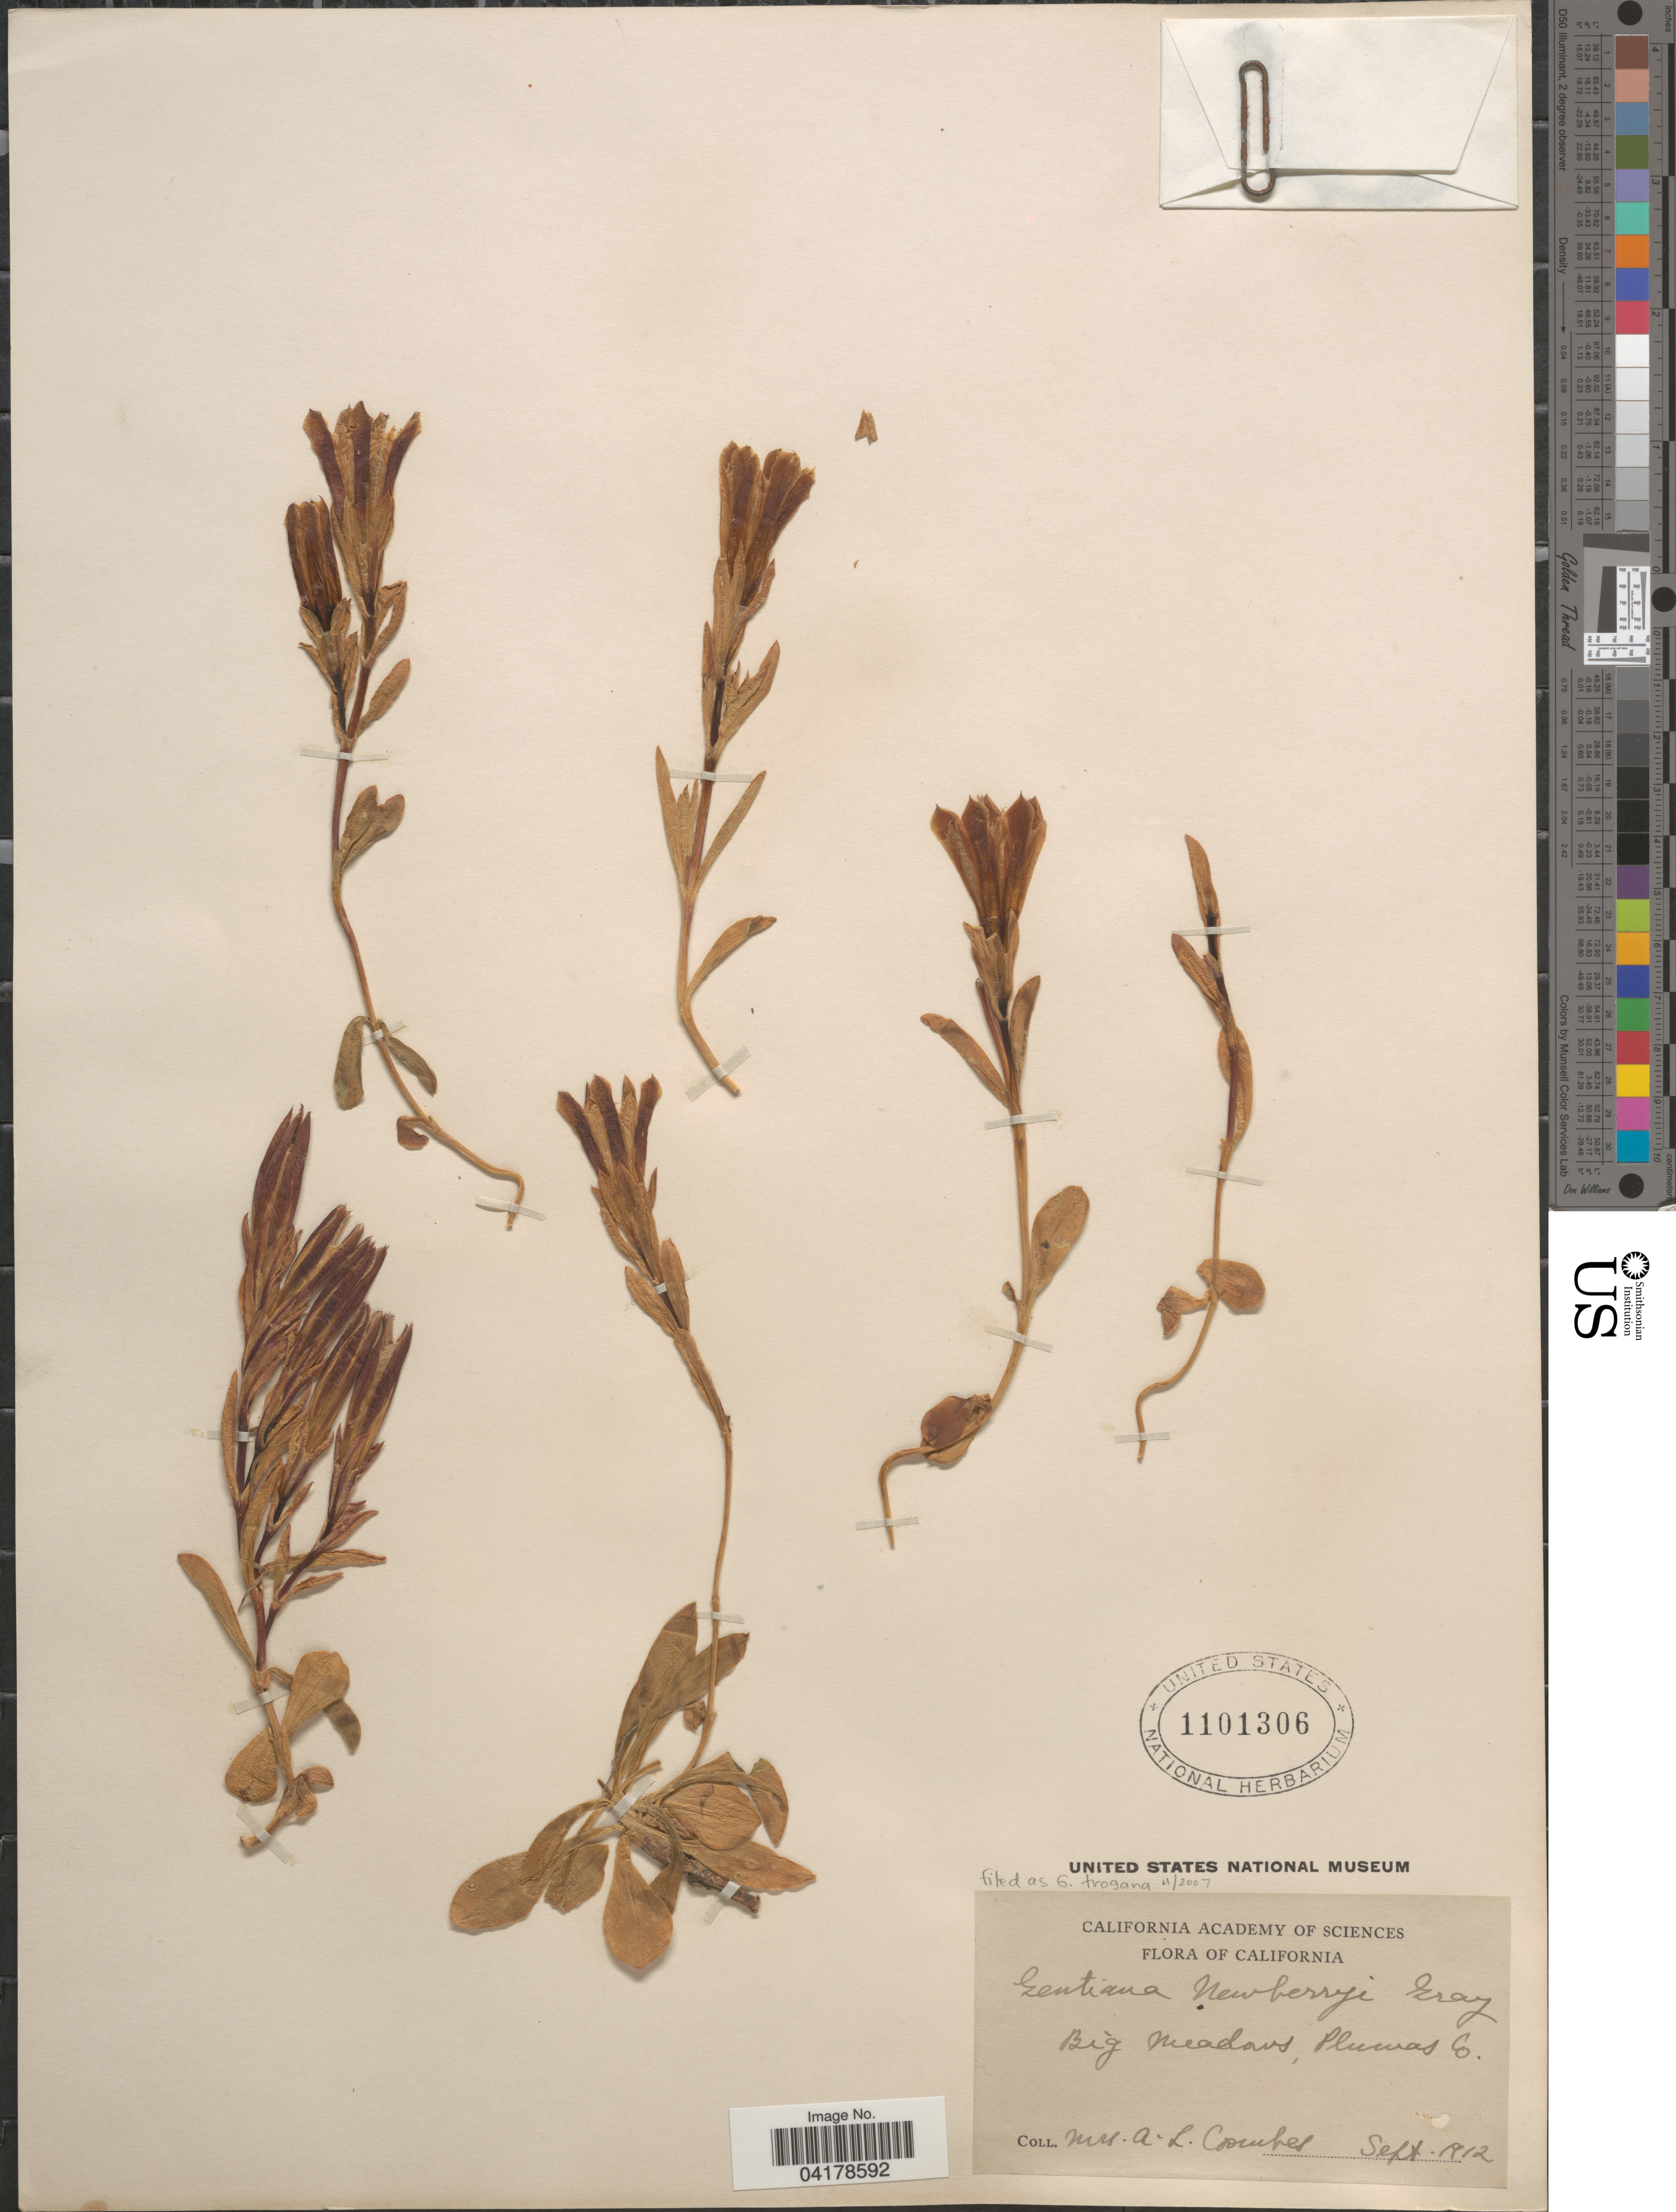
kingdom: Plantae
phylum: Tracheophyta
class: Magnoliopsida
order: Gentianales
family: Gentianaceae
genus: Gentiana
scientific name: Gentiana newberryi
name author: A. Gray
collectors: A. Coombes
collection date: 1912-09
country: United States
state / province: California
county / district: Plumas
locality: Big Meadows, Plumas Co.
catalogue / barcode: US 1101306